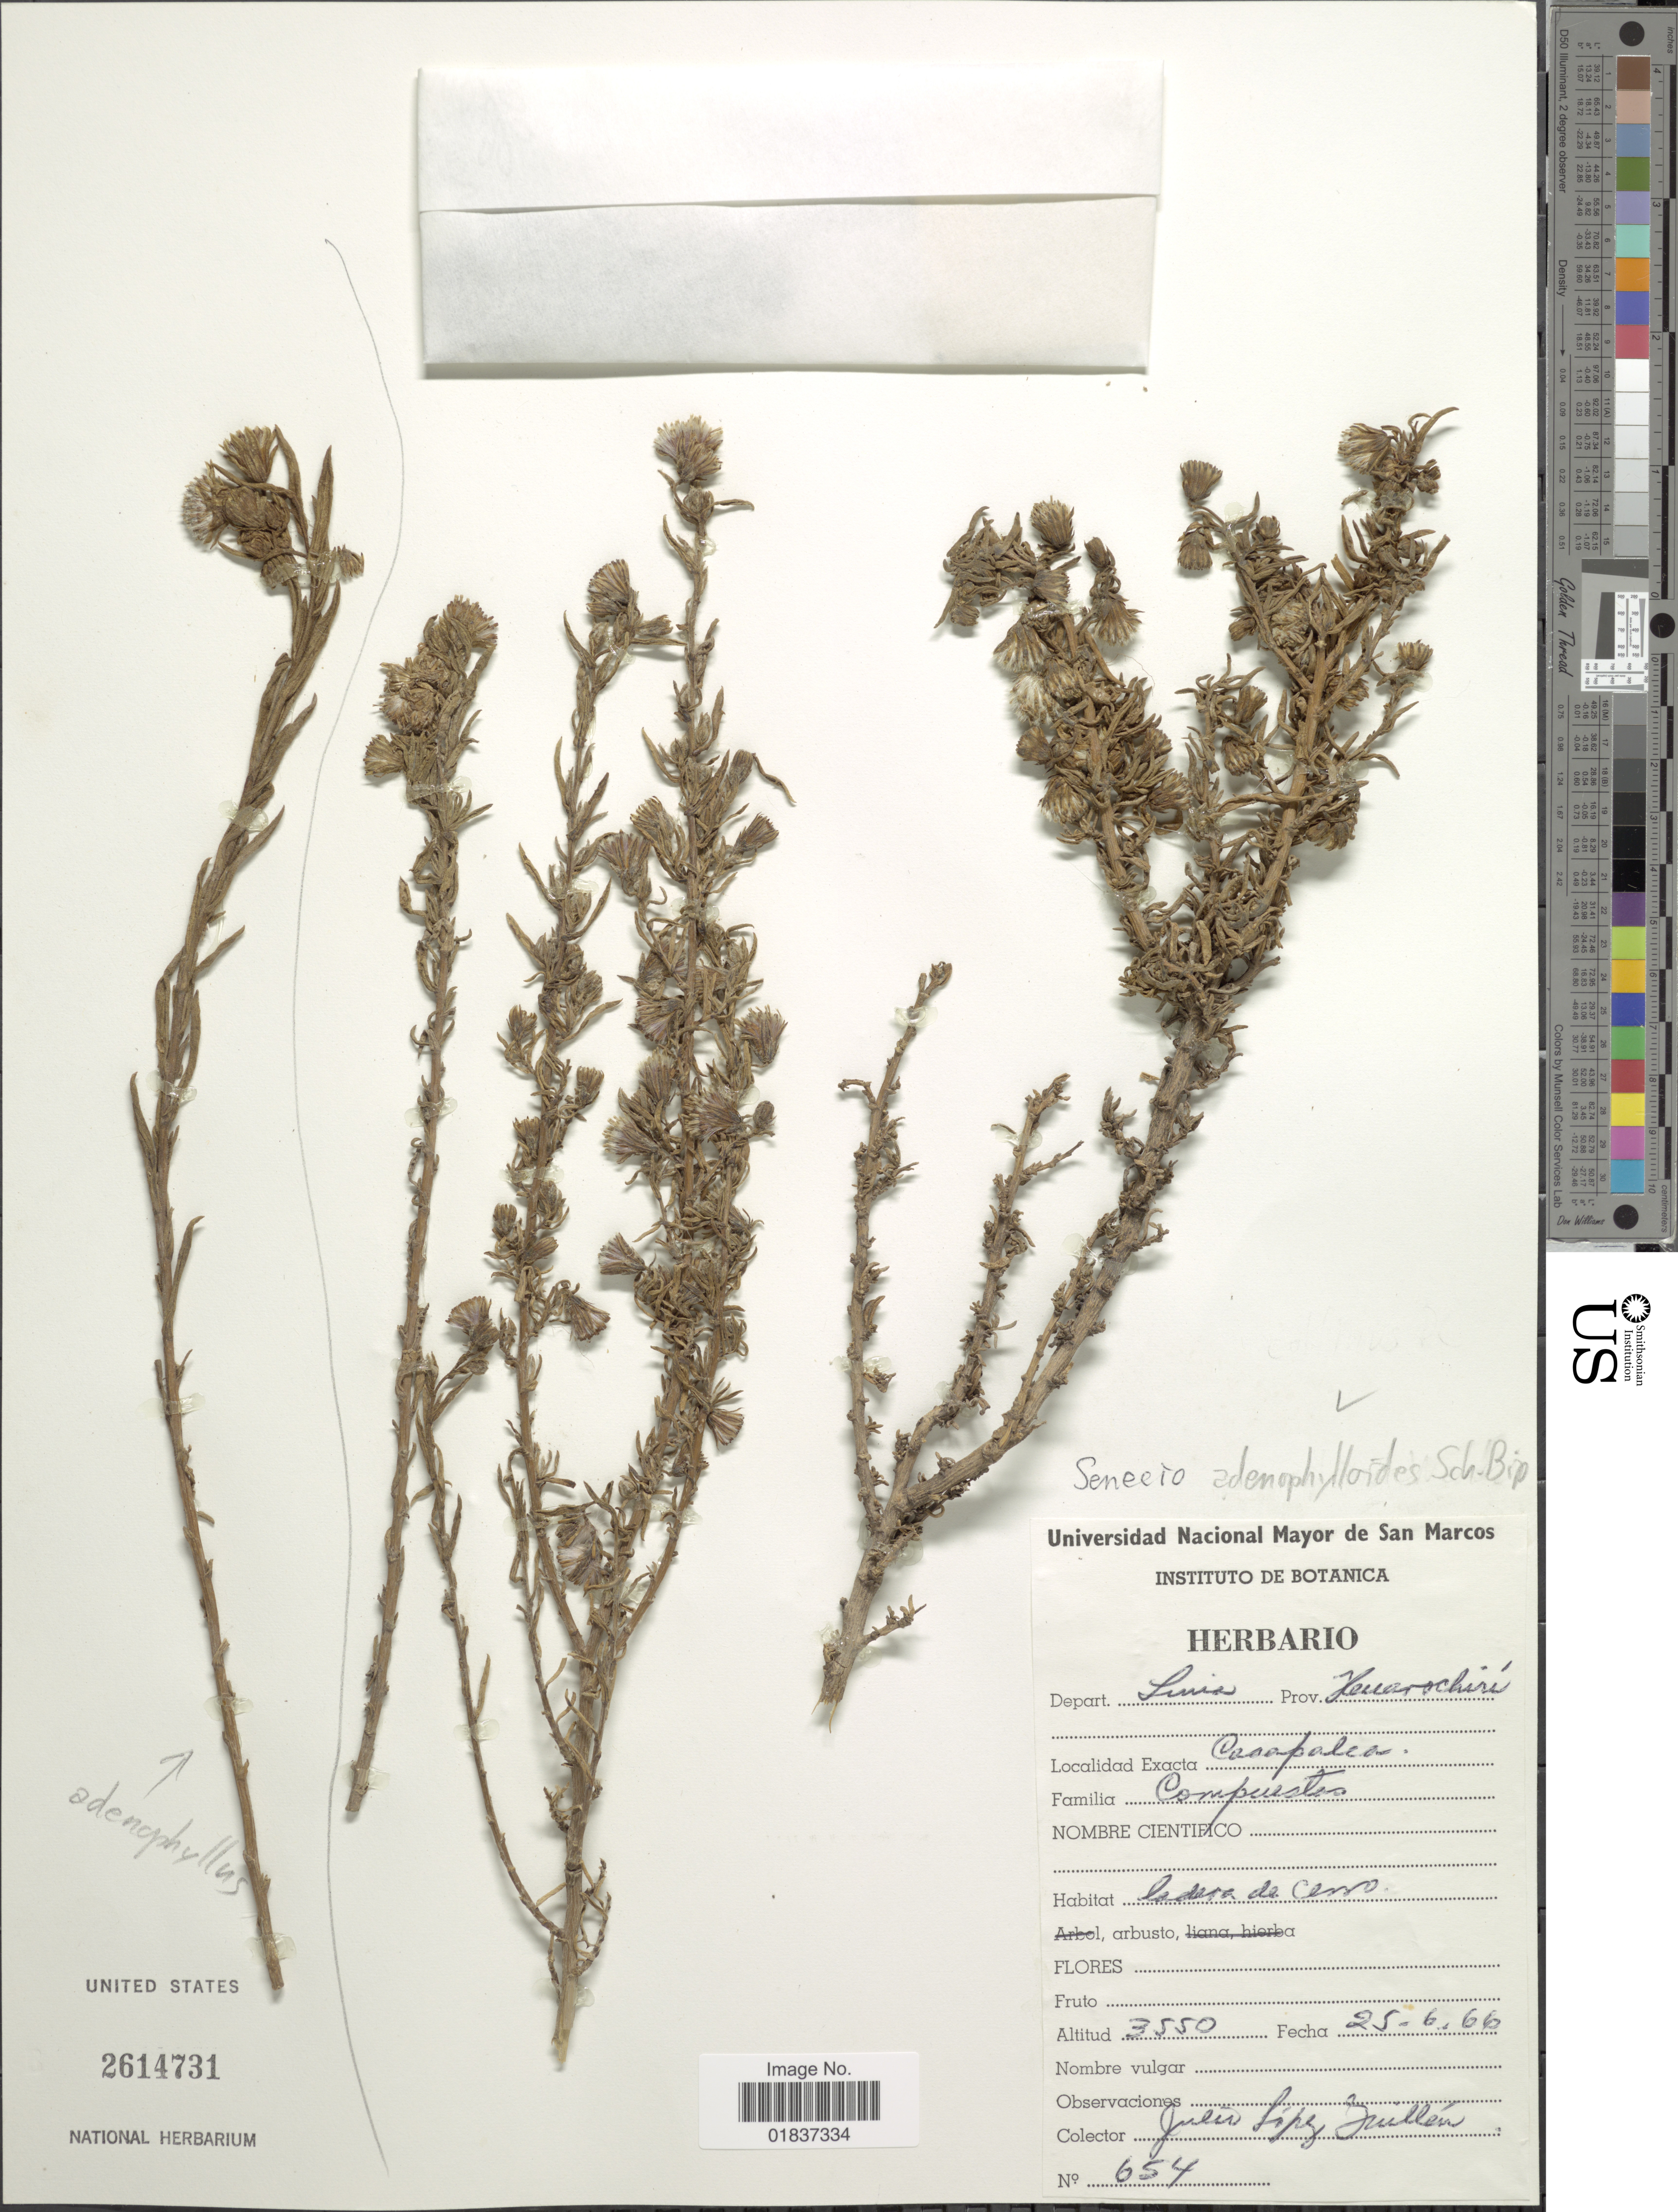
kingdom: Plantae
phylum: Tracheophyta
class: Magnoliopsida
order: Asterales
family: Asteraceae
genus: Senecio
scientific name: Senecio rufescens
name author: DC.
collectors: J. López Guillén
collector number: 654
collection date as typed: Transcribed d/m/y: 25/6/66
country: Peru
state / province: Lima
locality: Depart. Lima. Prov. Huarochiri.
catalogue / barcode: US 2614731